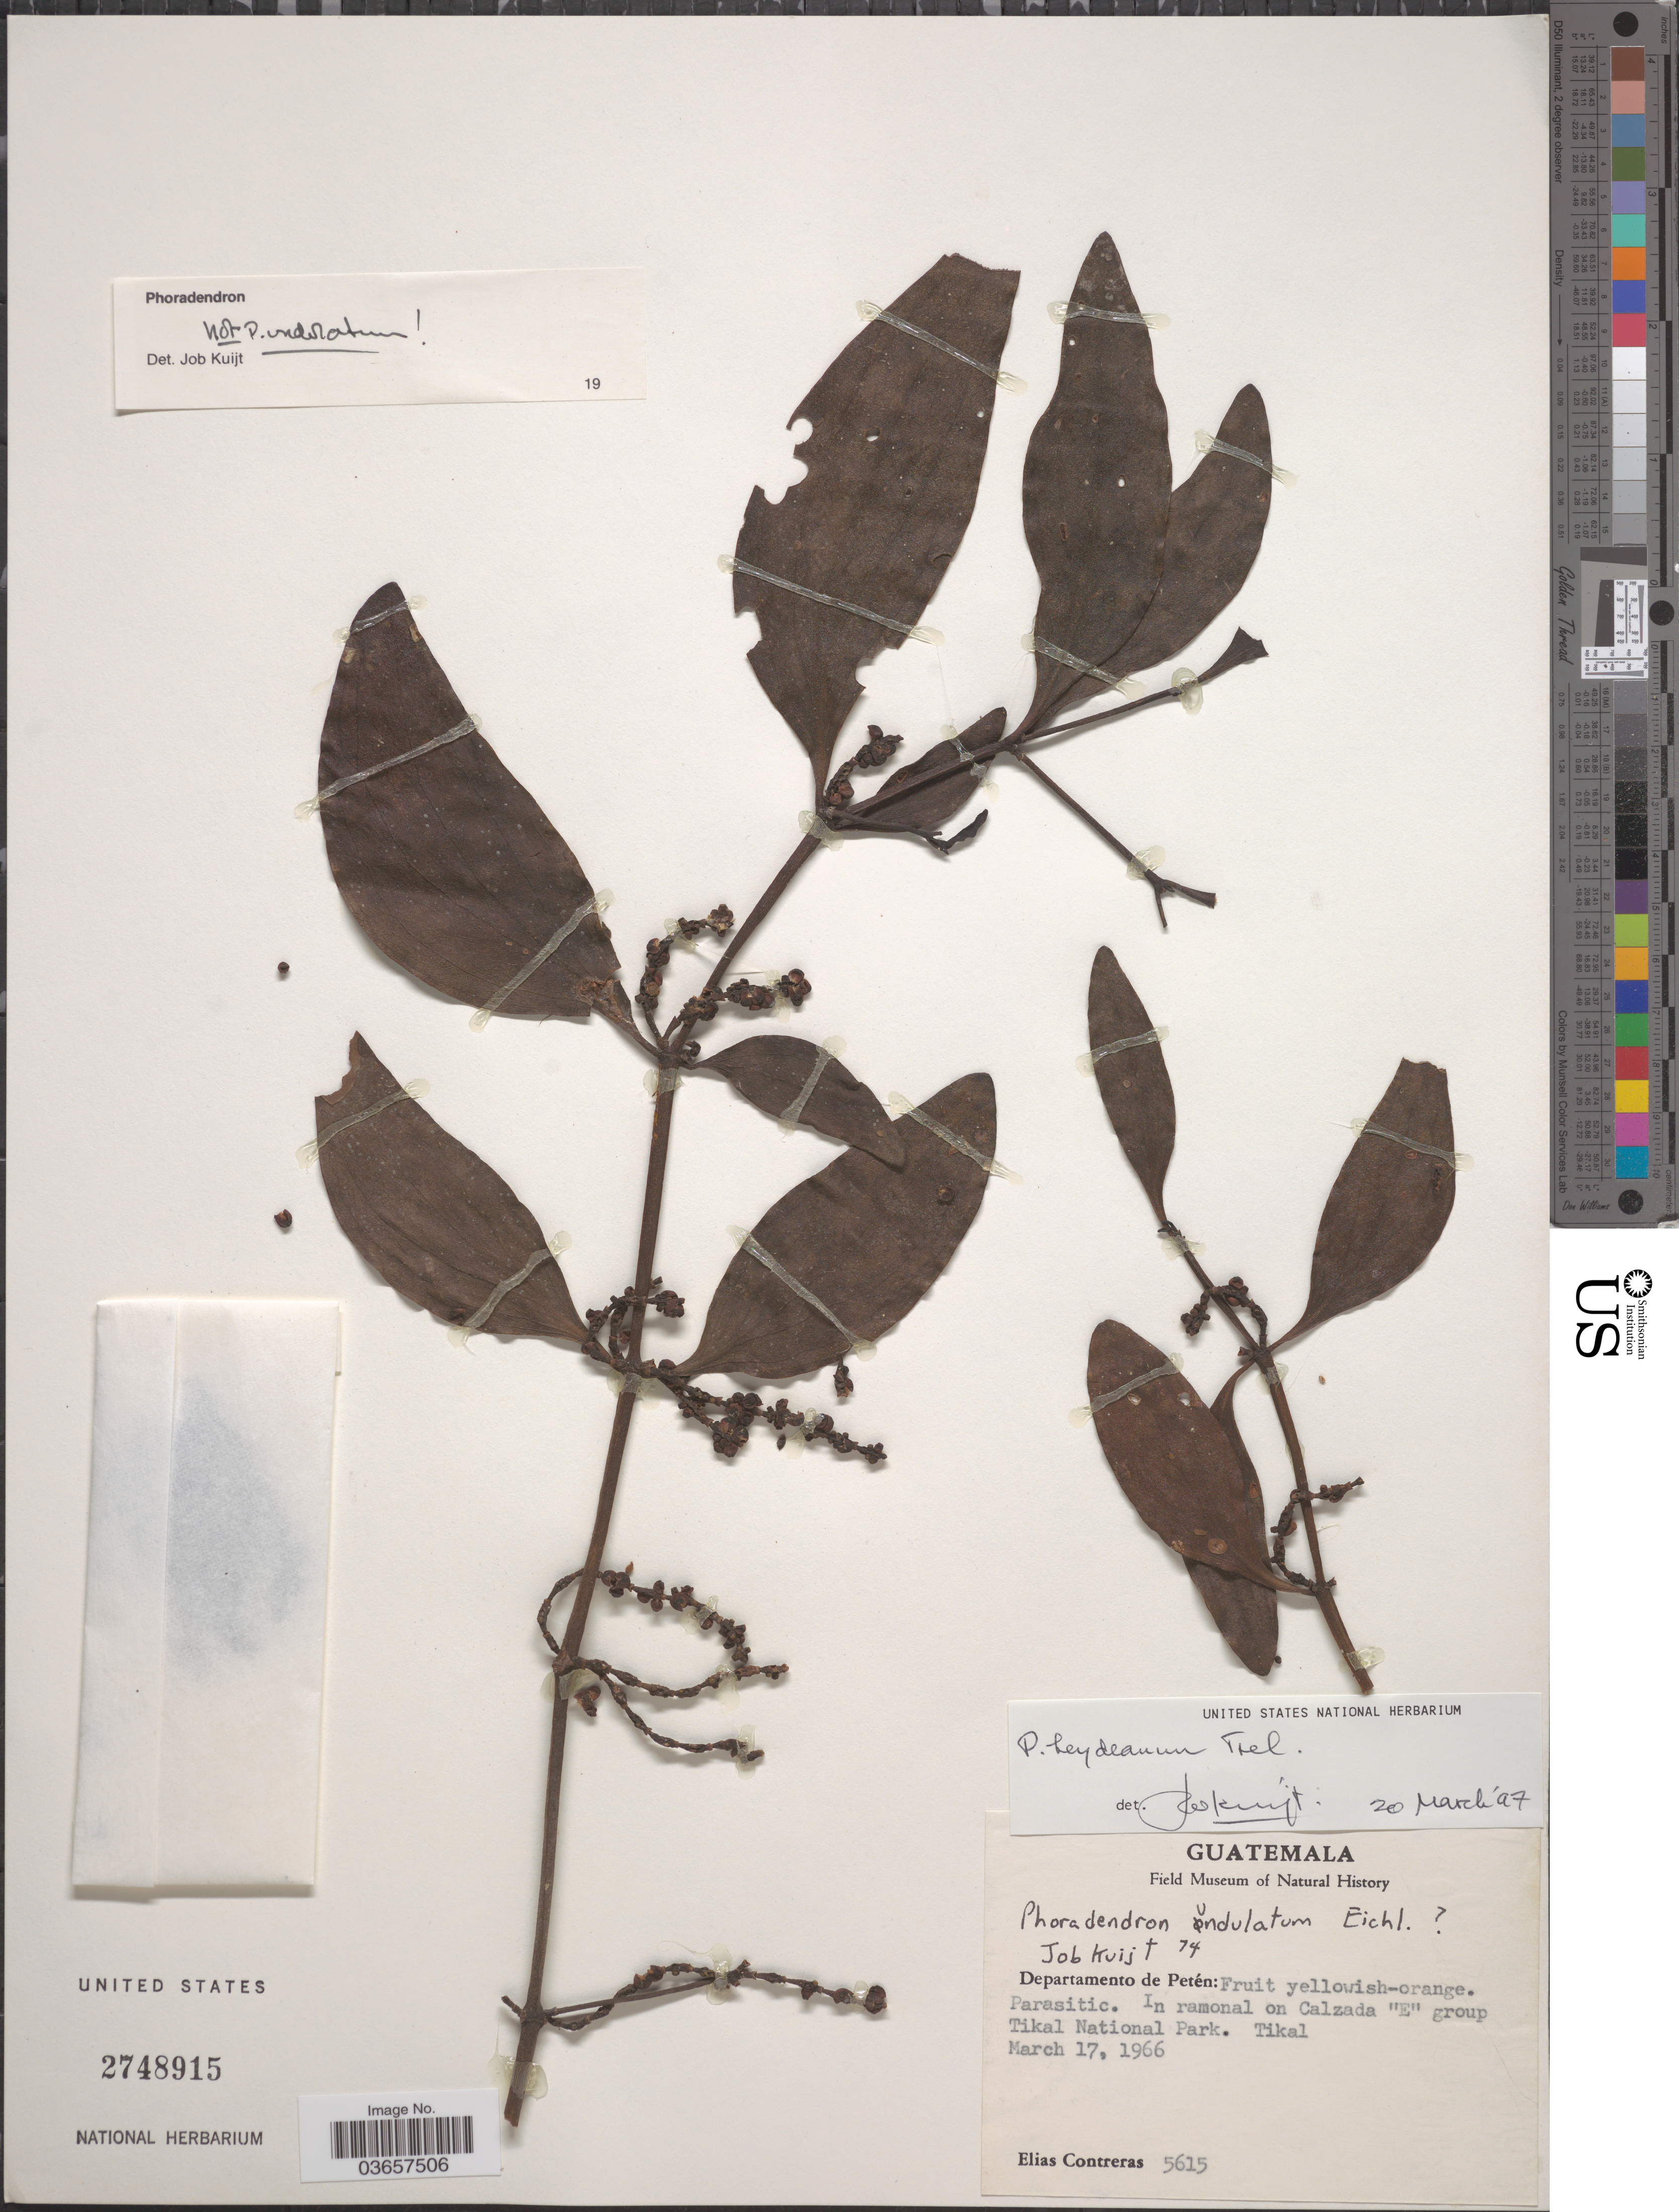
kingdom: Plantae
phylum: Tracheophyta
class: Magnoliopsida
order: Santalales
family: Viscaceae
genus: Phoradendron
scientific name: Phoradendron heydeanum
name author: Trel.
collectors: E. Contreras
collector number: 5615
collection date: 1966-03-17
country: Guatemala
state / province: El Petén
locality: Departamento de Petén. Tikal National Park Tikal.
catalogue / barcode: US 2748915